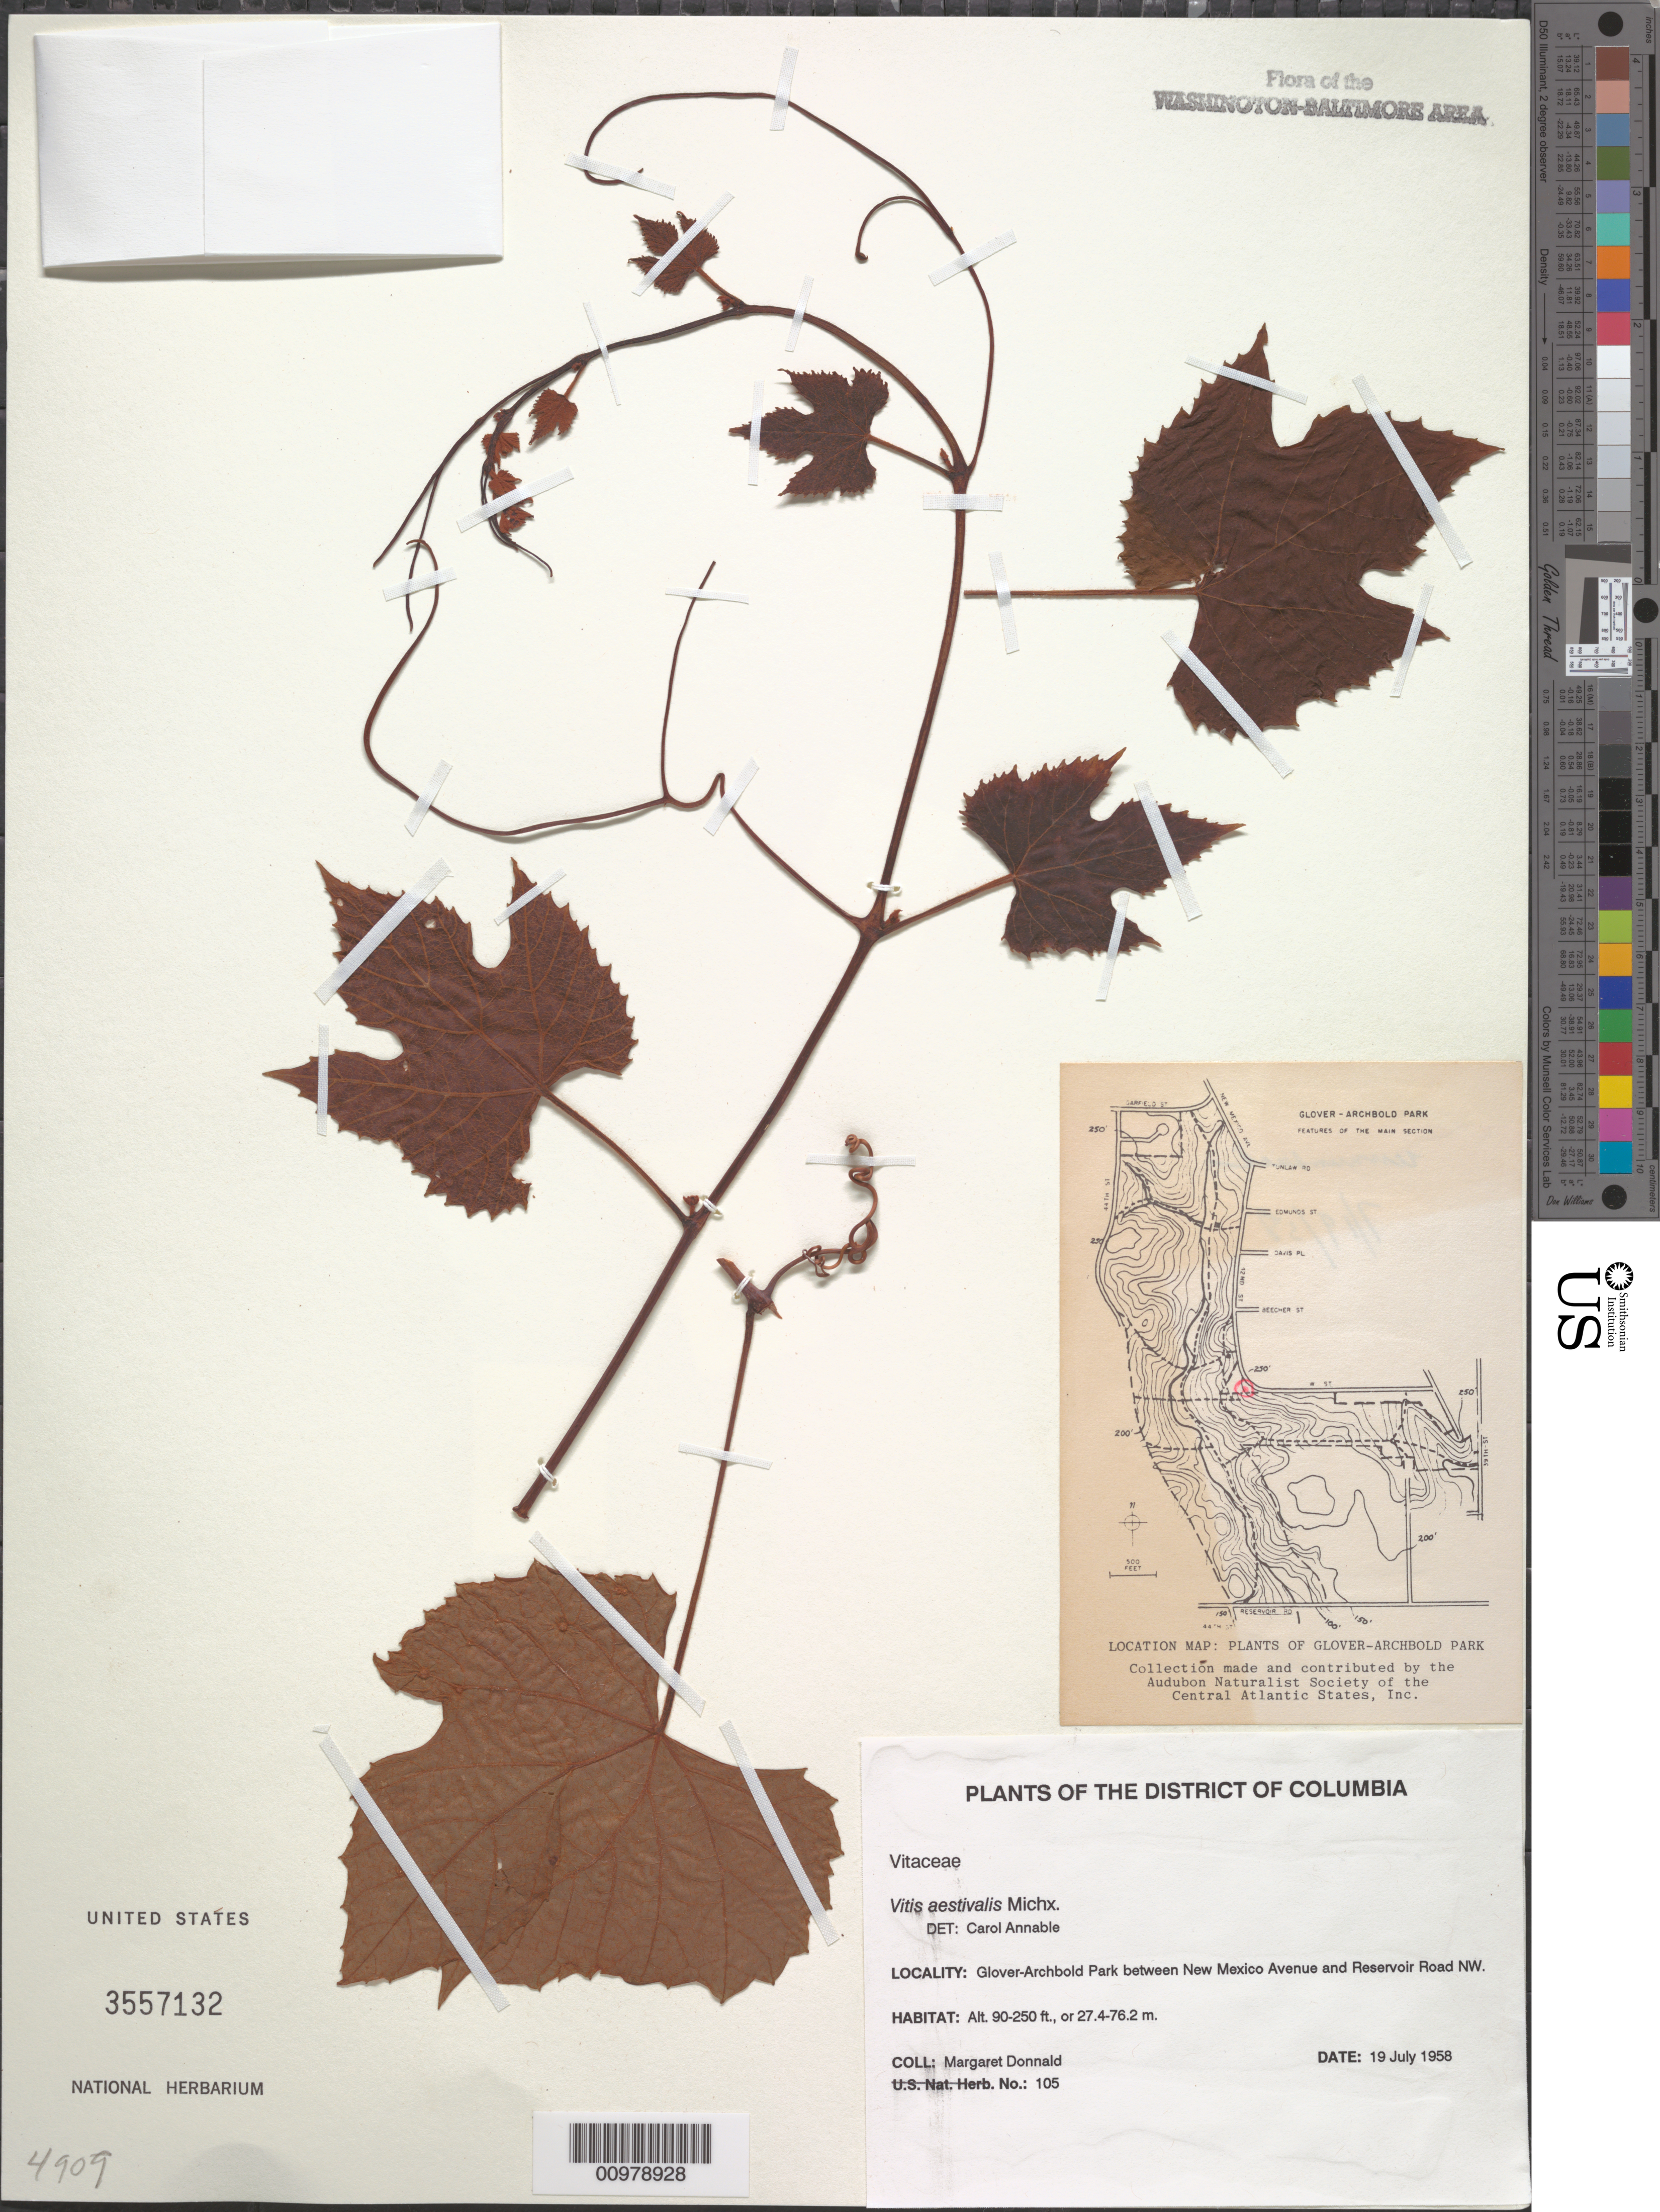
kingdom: Plantae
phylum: Tracheophyta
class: Magnoliopsida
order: Vitales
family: Vitaceae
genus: Vitis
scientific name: Vitis aestivalis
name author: Michx.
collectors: M. Donnald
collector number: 105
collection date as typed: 19 July 1958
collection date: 1958-07-19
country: United States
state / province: District of Columbia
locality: Glover-Archbold Park between New Mexico Avenue and Reservoir Road NW.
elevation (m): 27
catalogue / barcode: US 3557132